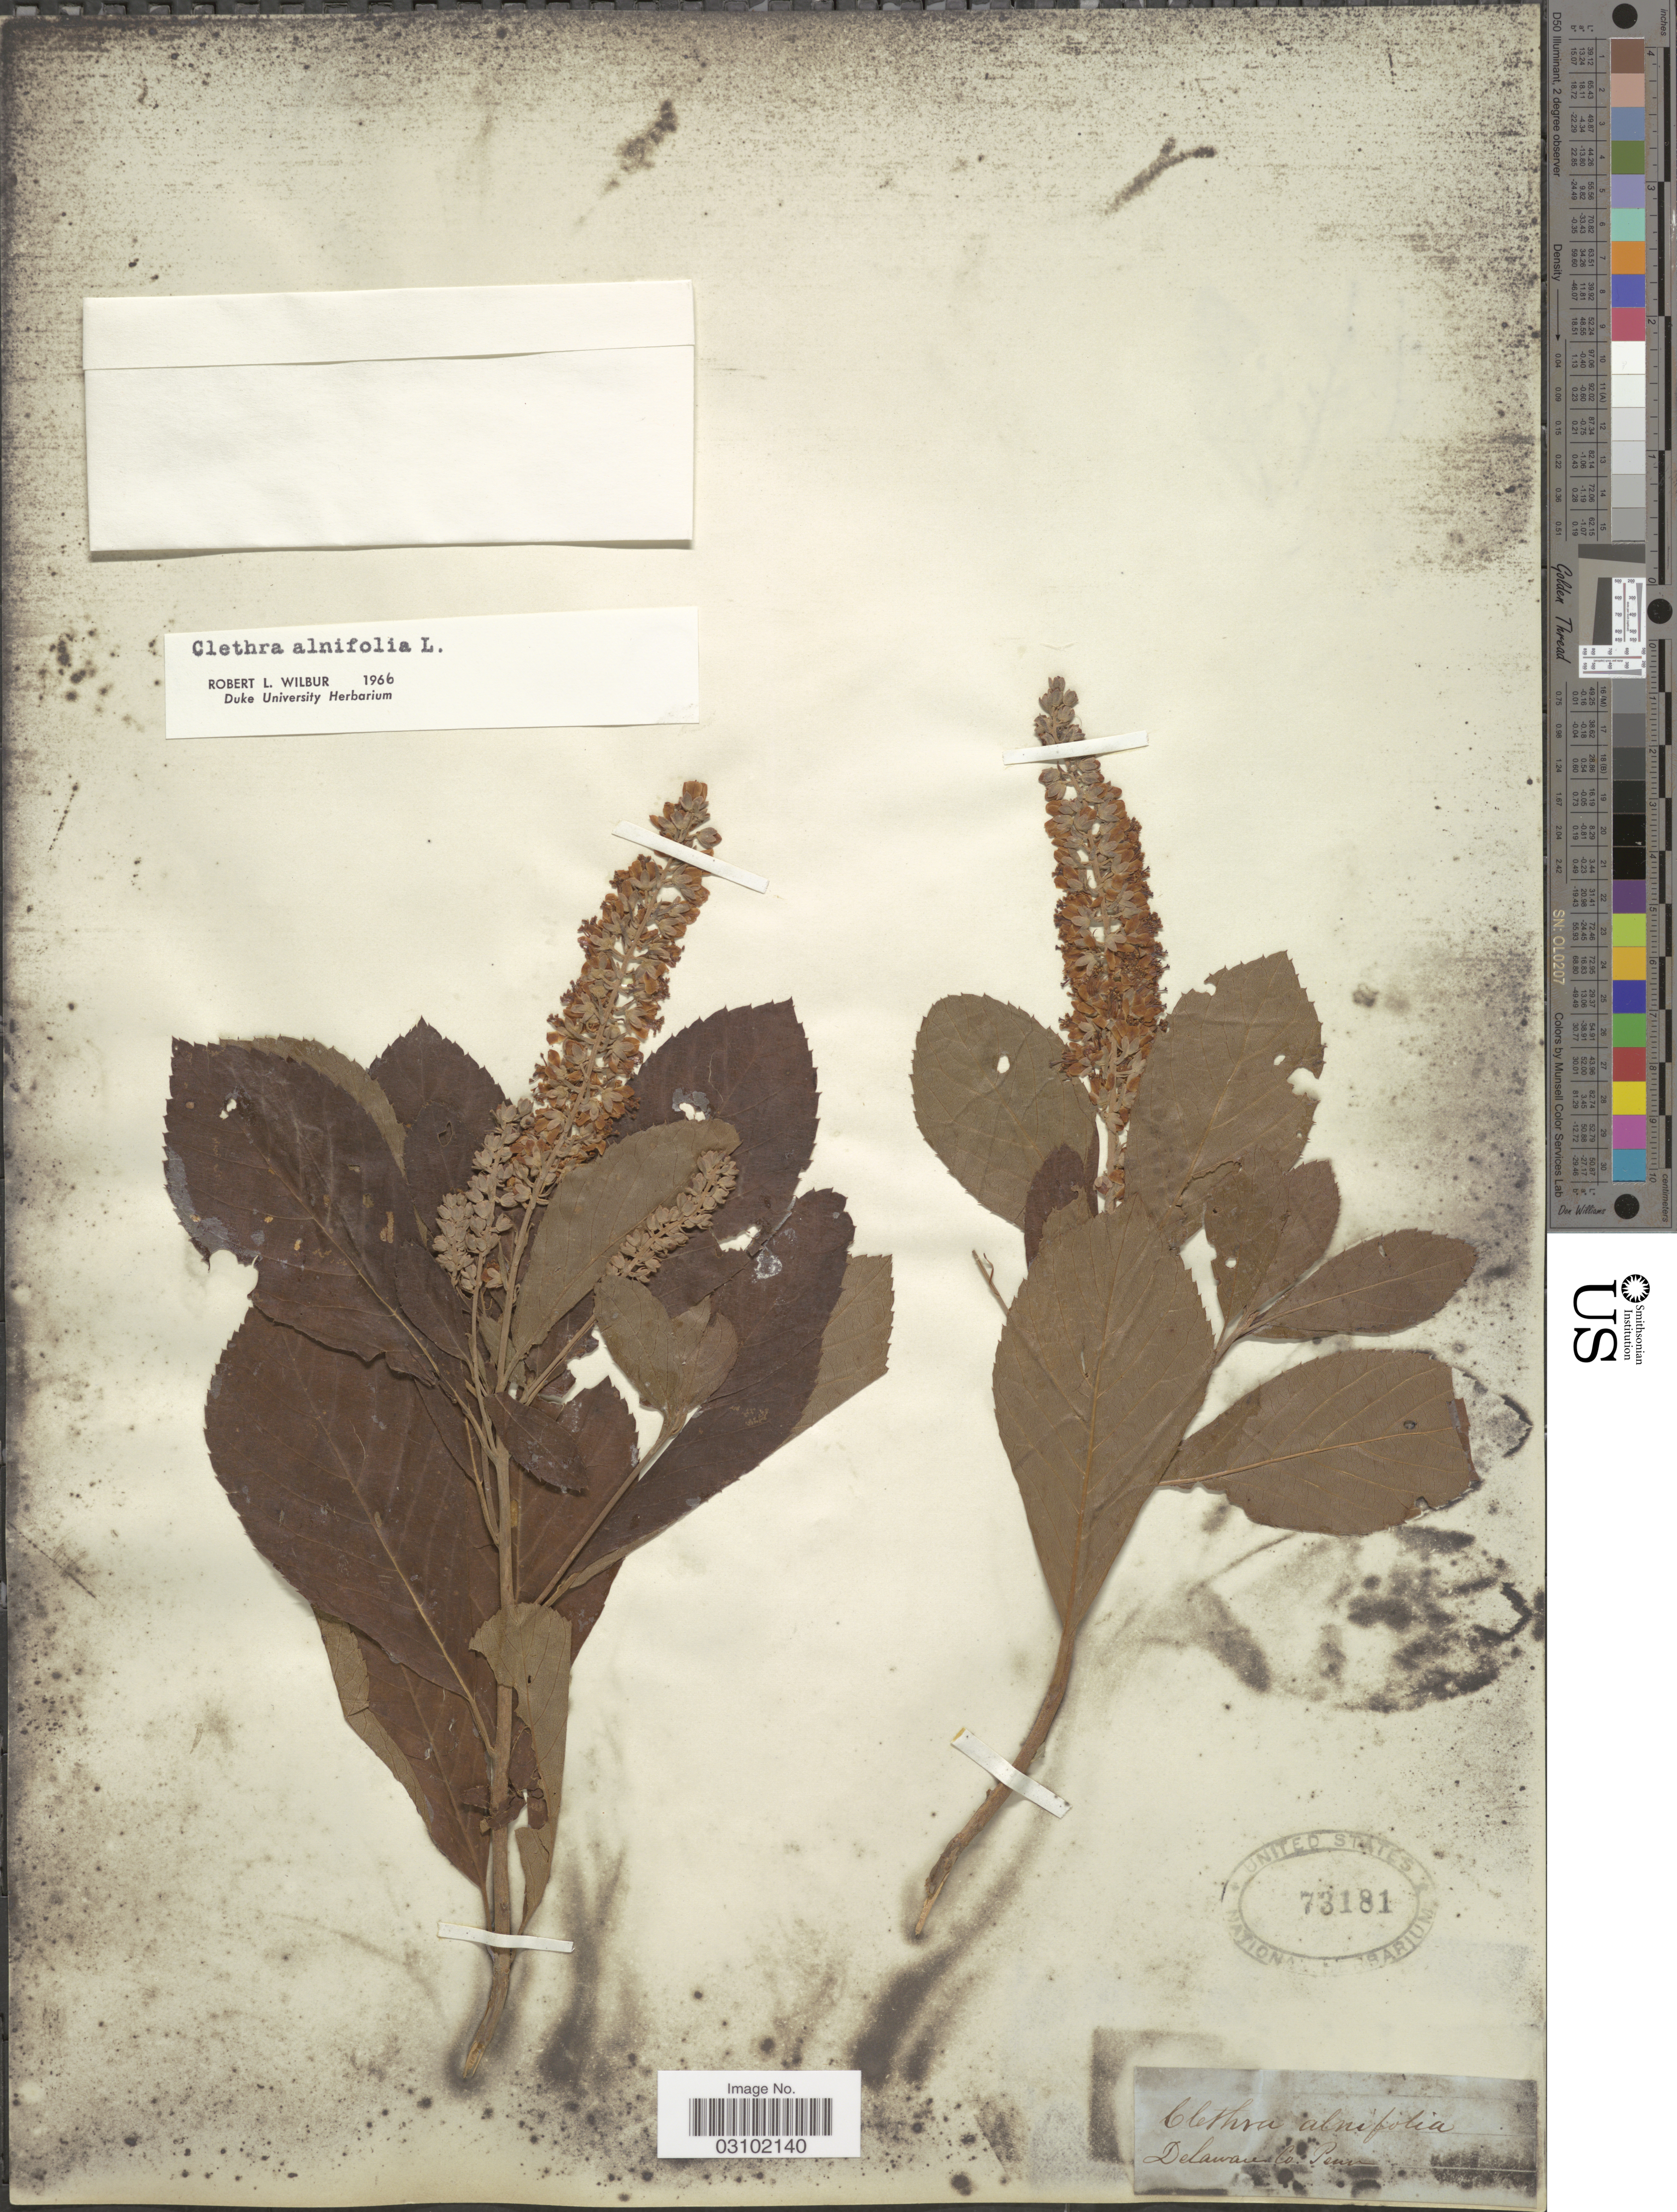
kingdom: Plantae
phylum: Tracheophyta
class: Magnoliopsida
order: Ericales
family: Clethraceae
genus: Clethra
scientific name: Clethra alnifolia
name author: L.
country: United States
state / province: Pennsylvania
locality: Delaware Co.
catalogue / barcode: US 73181